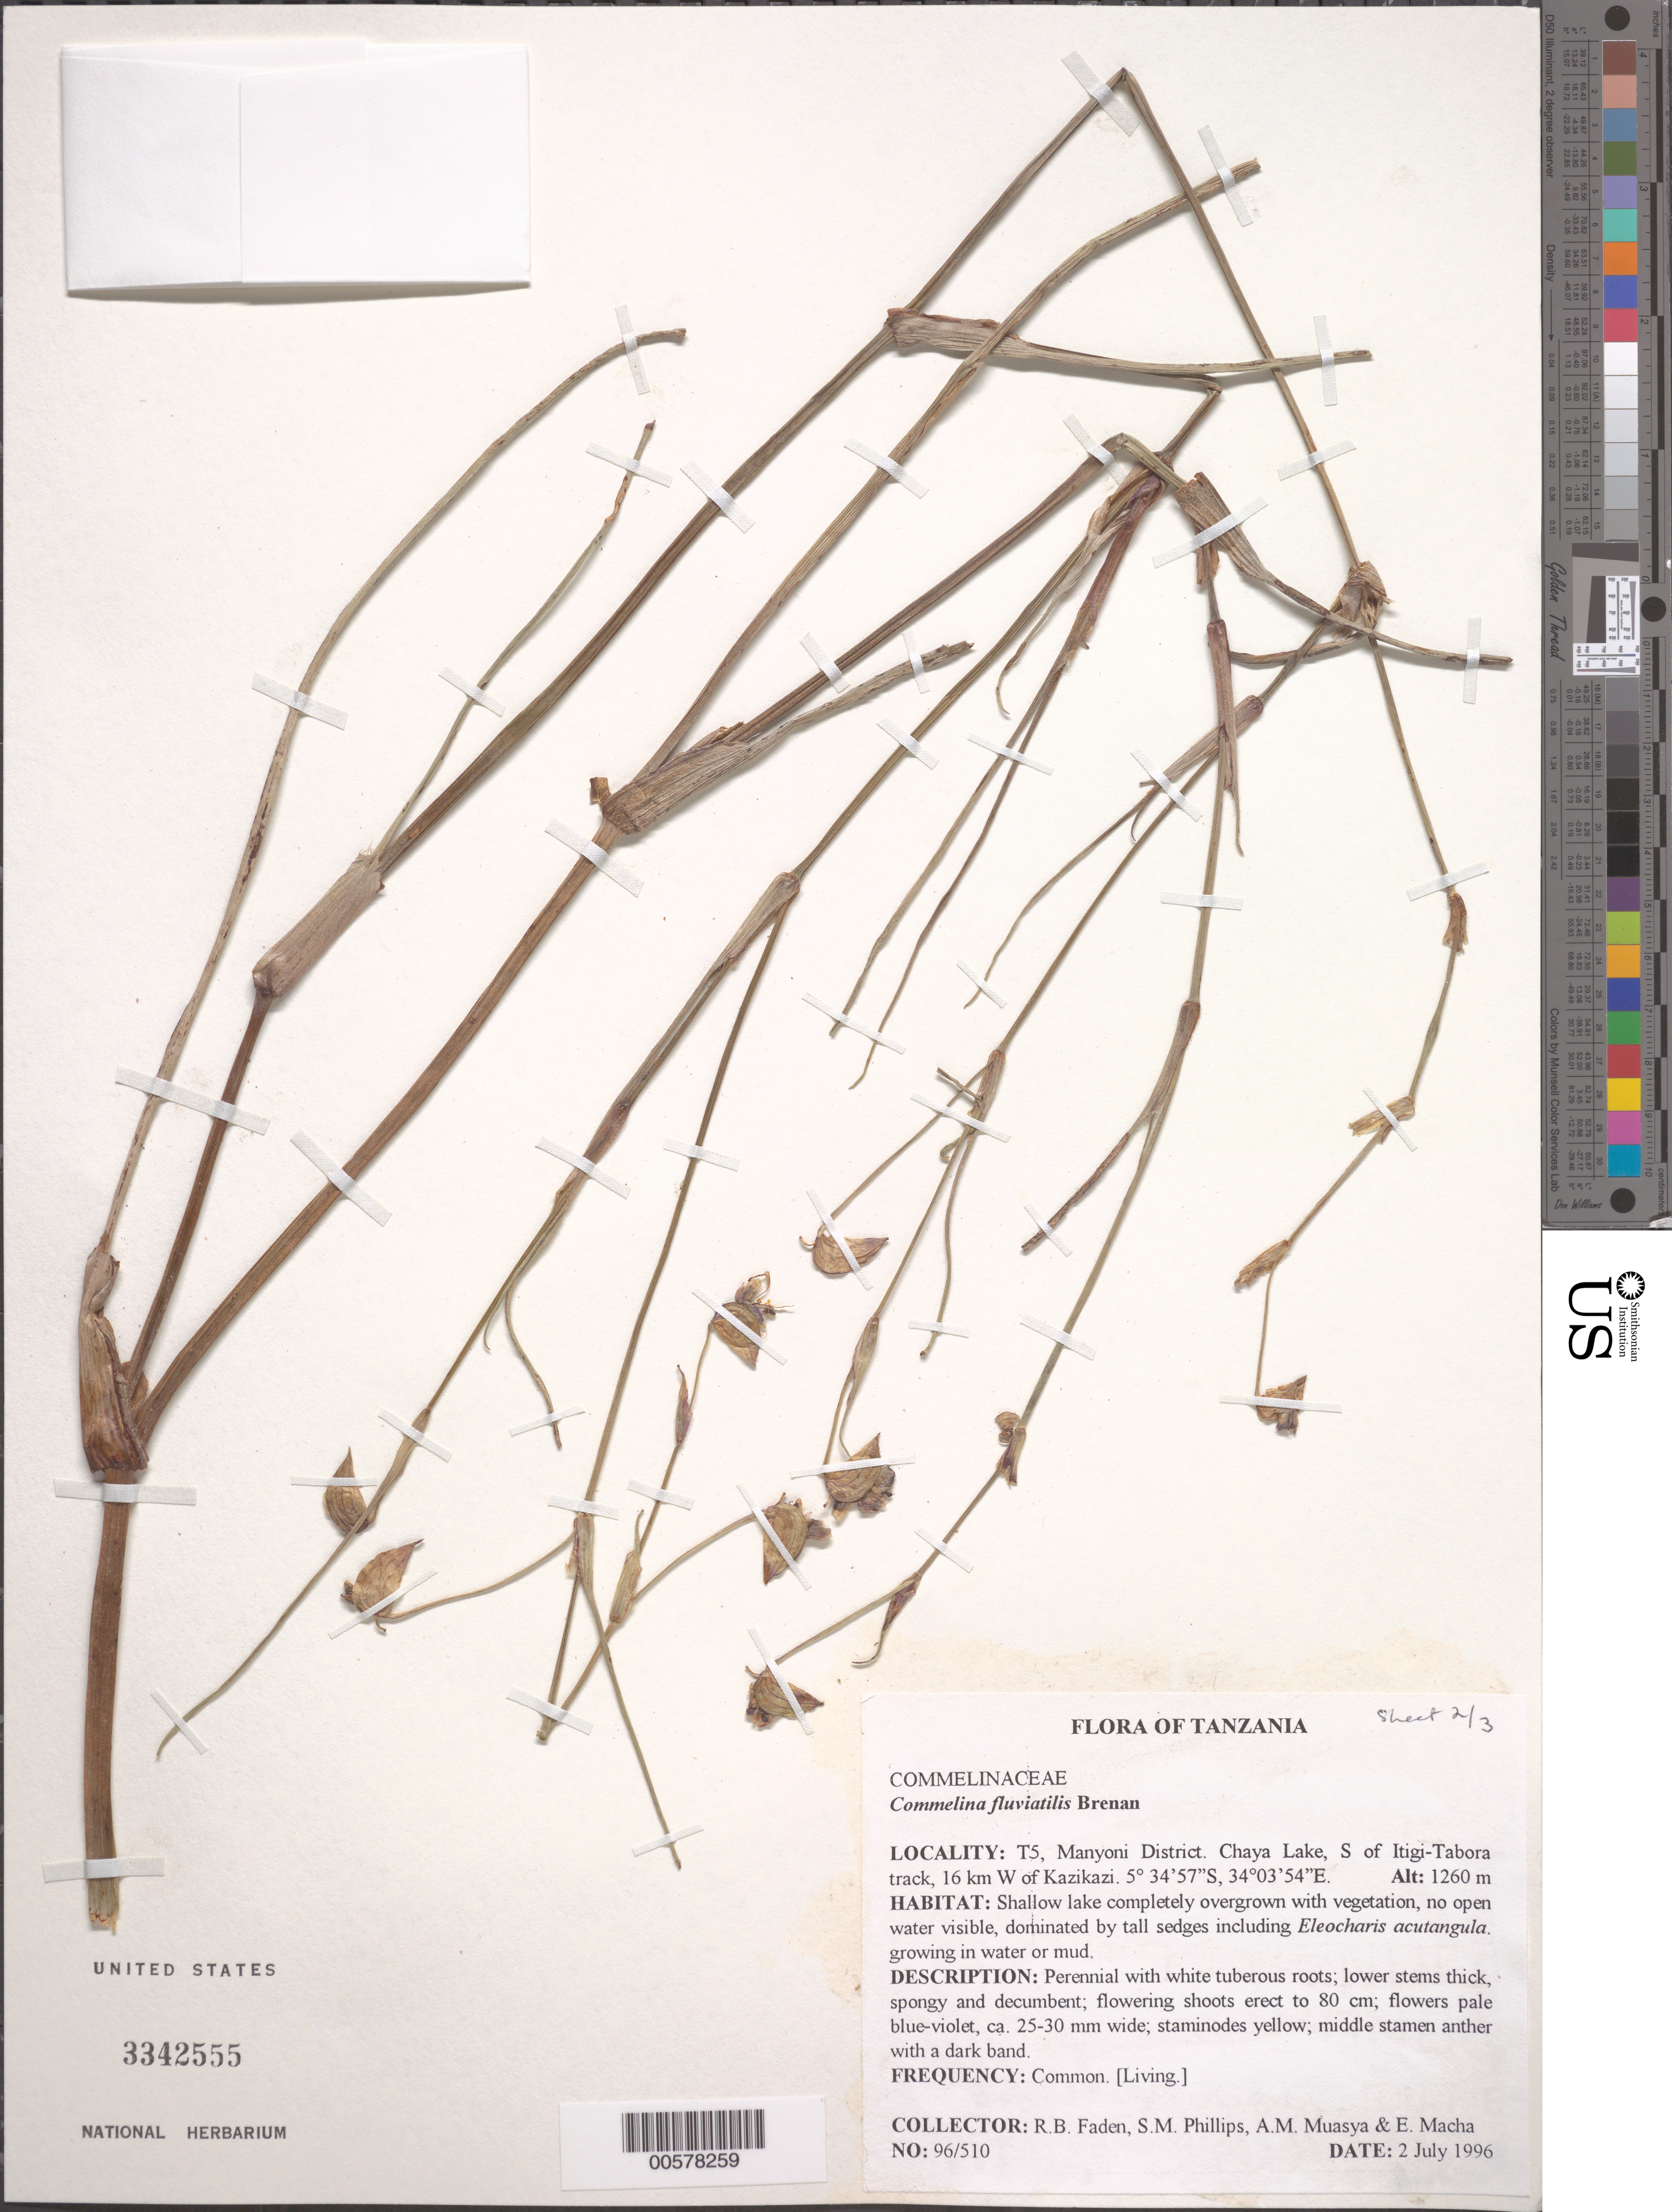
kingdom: Plantae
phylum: Tracheophyta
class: Liliopsida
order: Commelinales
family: Commelinaceae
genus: Commelina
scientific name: Commelina fluviatilis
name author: Brenan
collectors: R. B. Faden, S. M. Phillips, A. Muasya & E. Macha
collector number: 96/510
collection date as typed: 02 Jul 1996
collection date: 1996-07-02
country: Tanzania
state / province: Singida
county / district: Manyoni Dist.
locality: Chaya lake, s of itigi-tabora track, w of kazikazi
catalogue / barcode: US 3342555